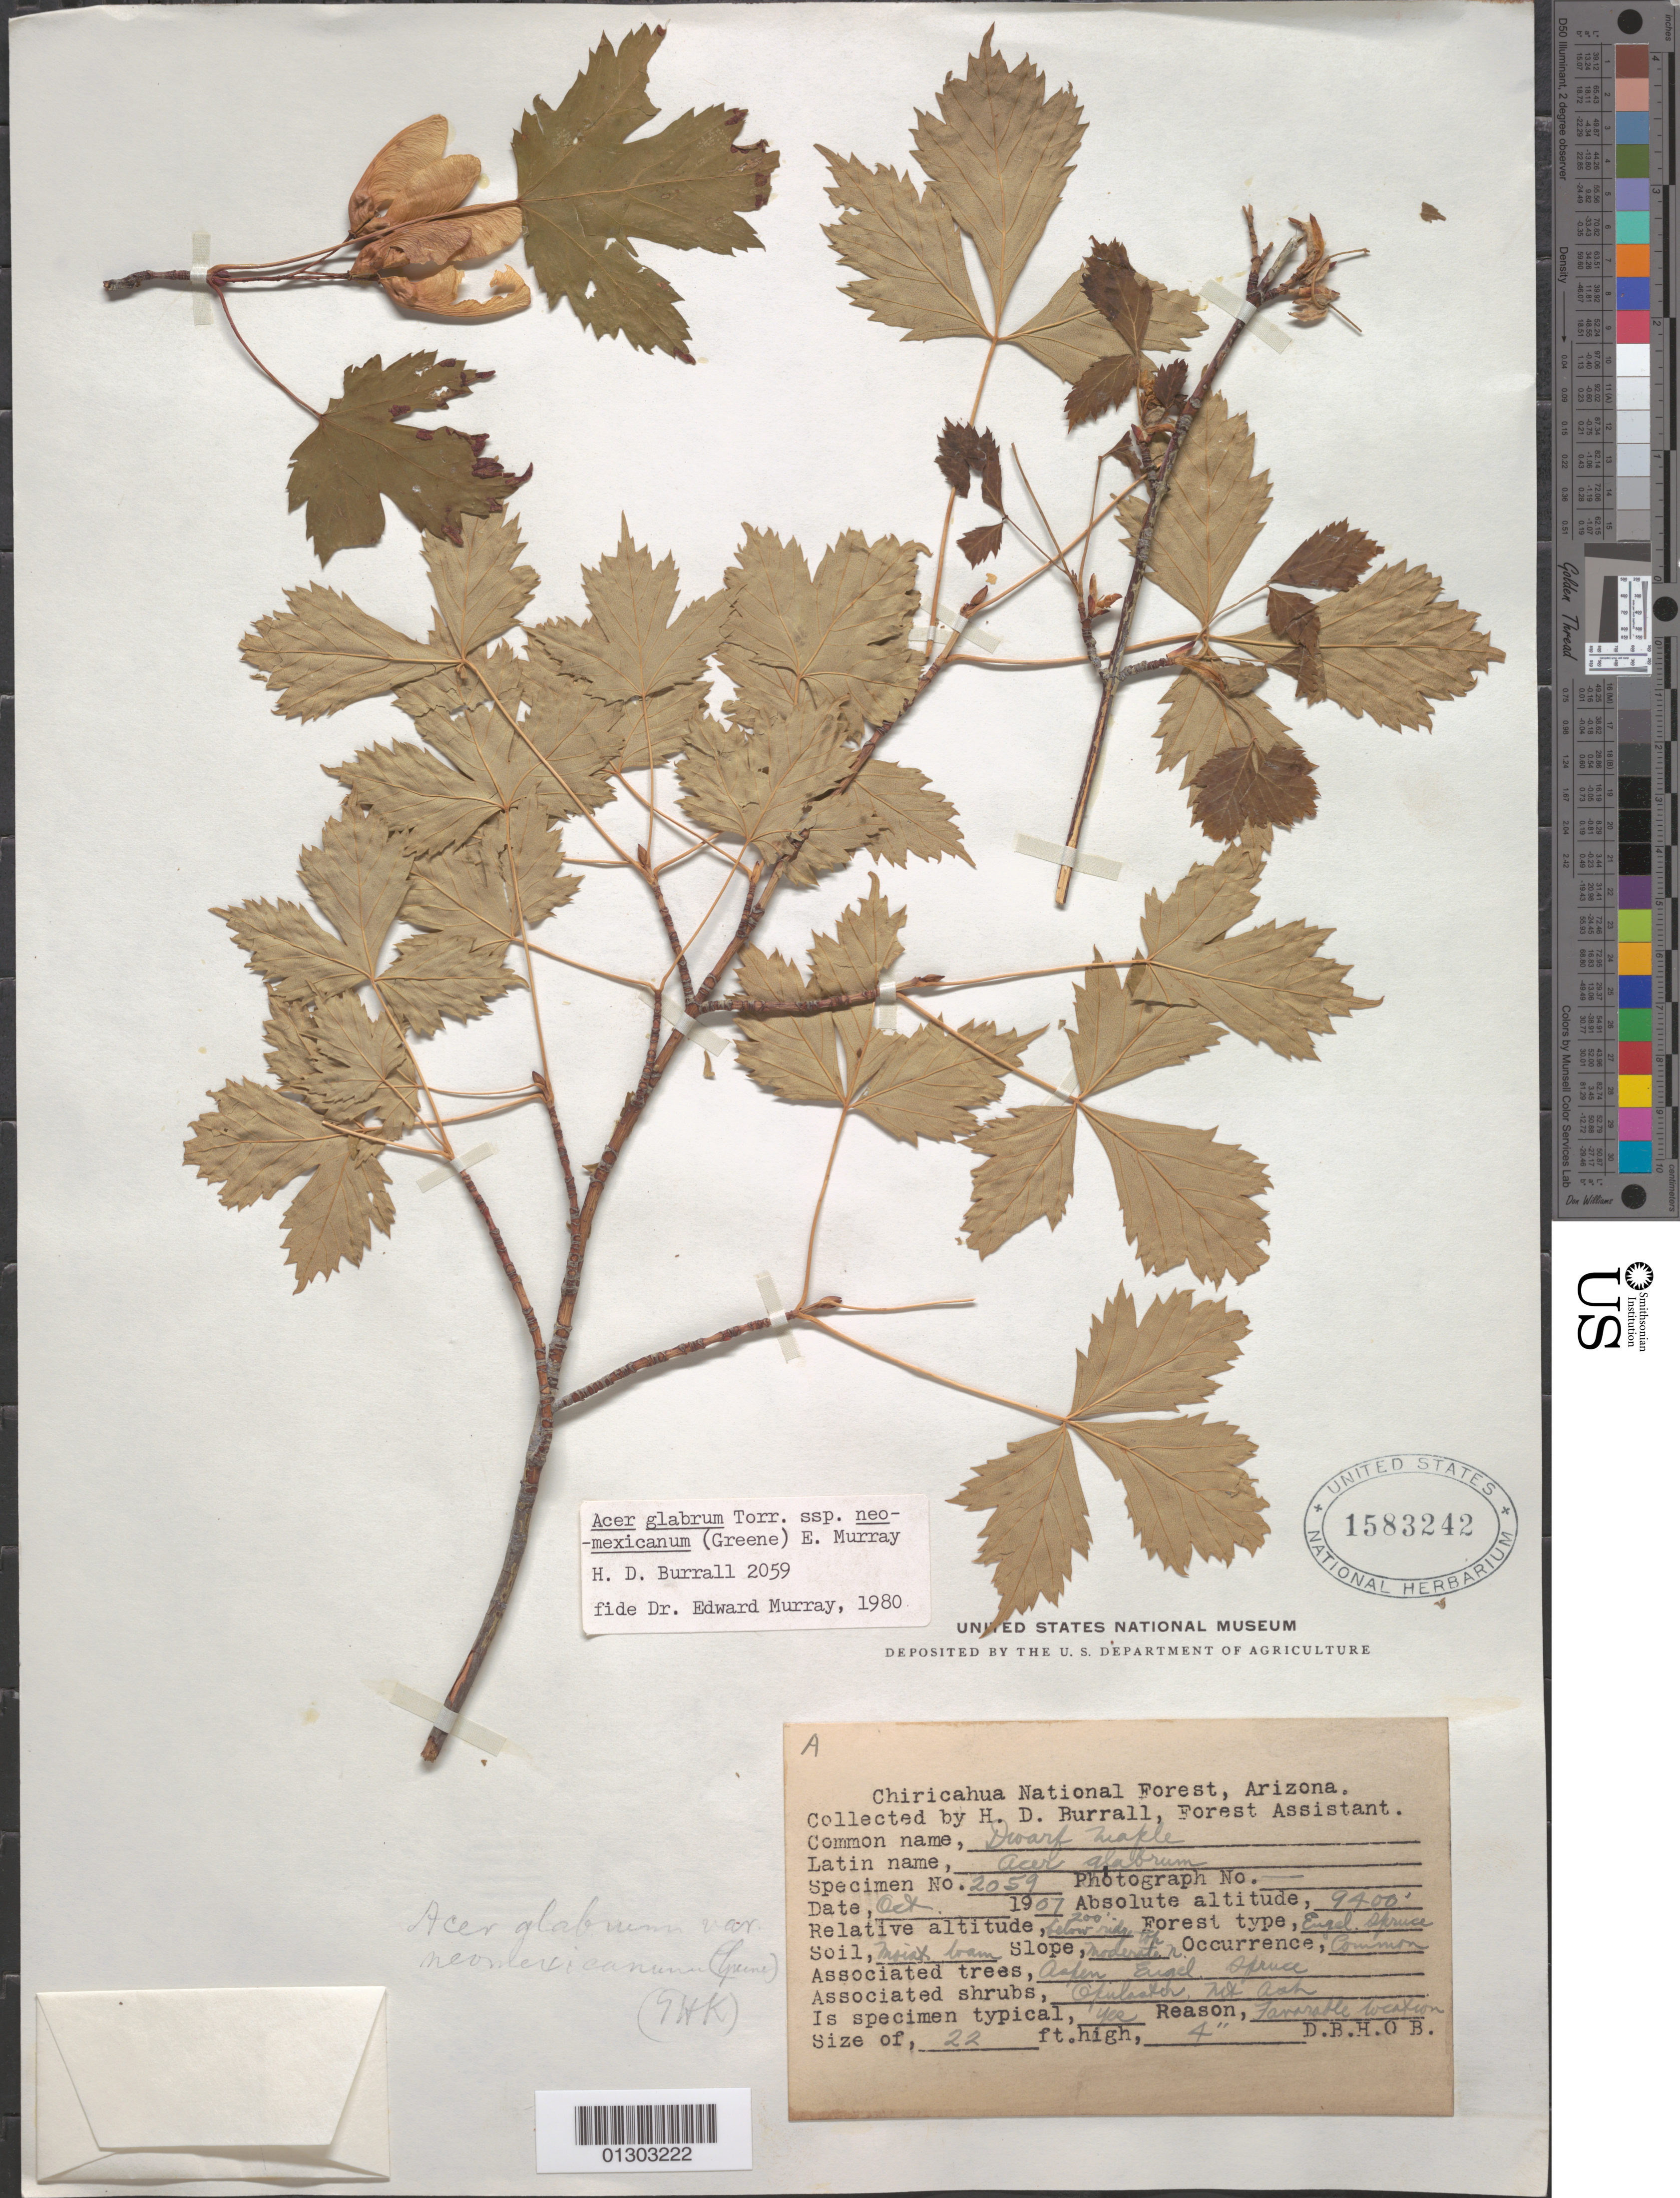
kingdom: Plantae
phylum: Tracheophyta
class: Magnoliopsida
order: Sapindales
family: Sapindaceae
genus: Acer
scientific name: Acer glabrum subsp. neomexicanum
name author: (Greene) A.E. Murray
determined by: Murray, Edward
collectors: H. Burrall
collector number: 2059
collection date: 1907-10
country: United States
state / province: Arizona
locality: Chiricahua National Forest [Coronado National Forest].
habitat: Common. Mixed loam, moderate slope.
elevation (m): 2865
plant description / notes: Leaf sample given to Paleobiology for Cleared Leaf Collection.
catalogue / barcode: US 1583242